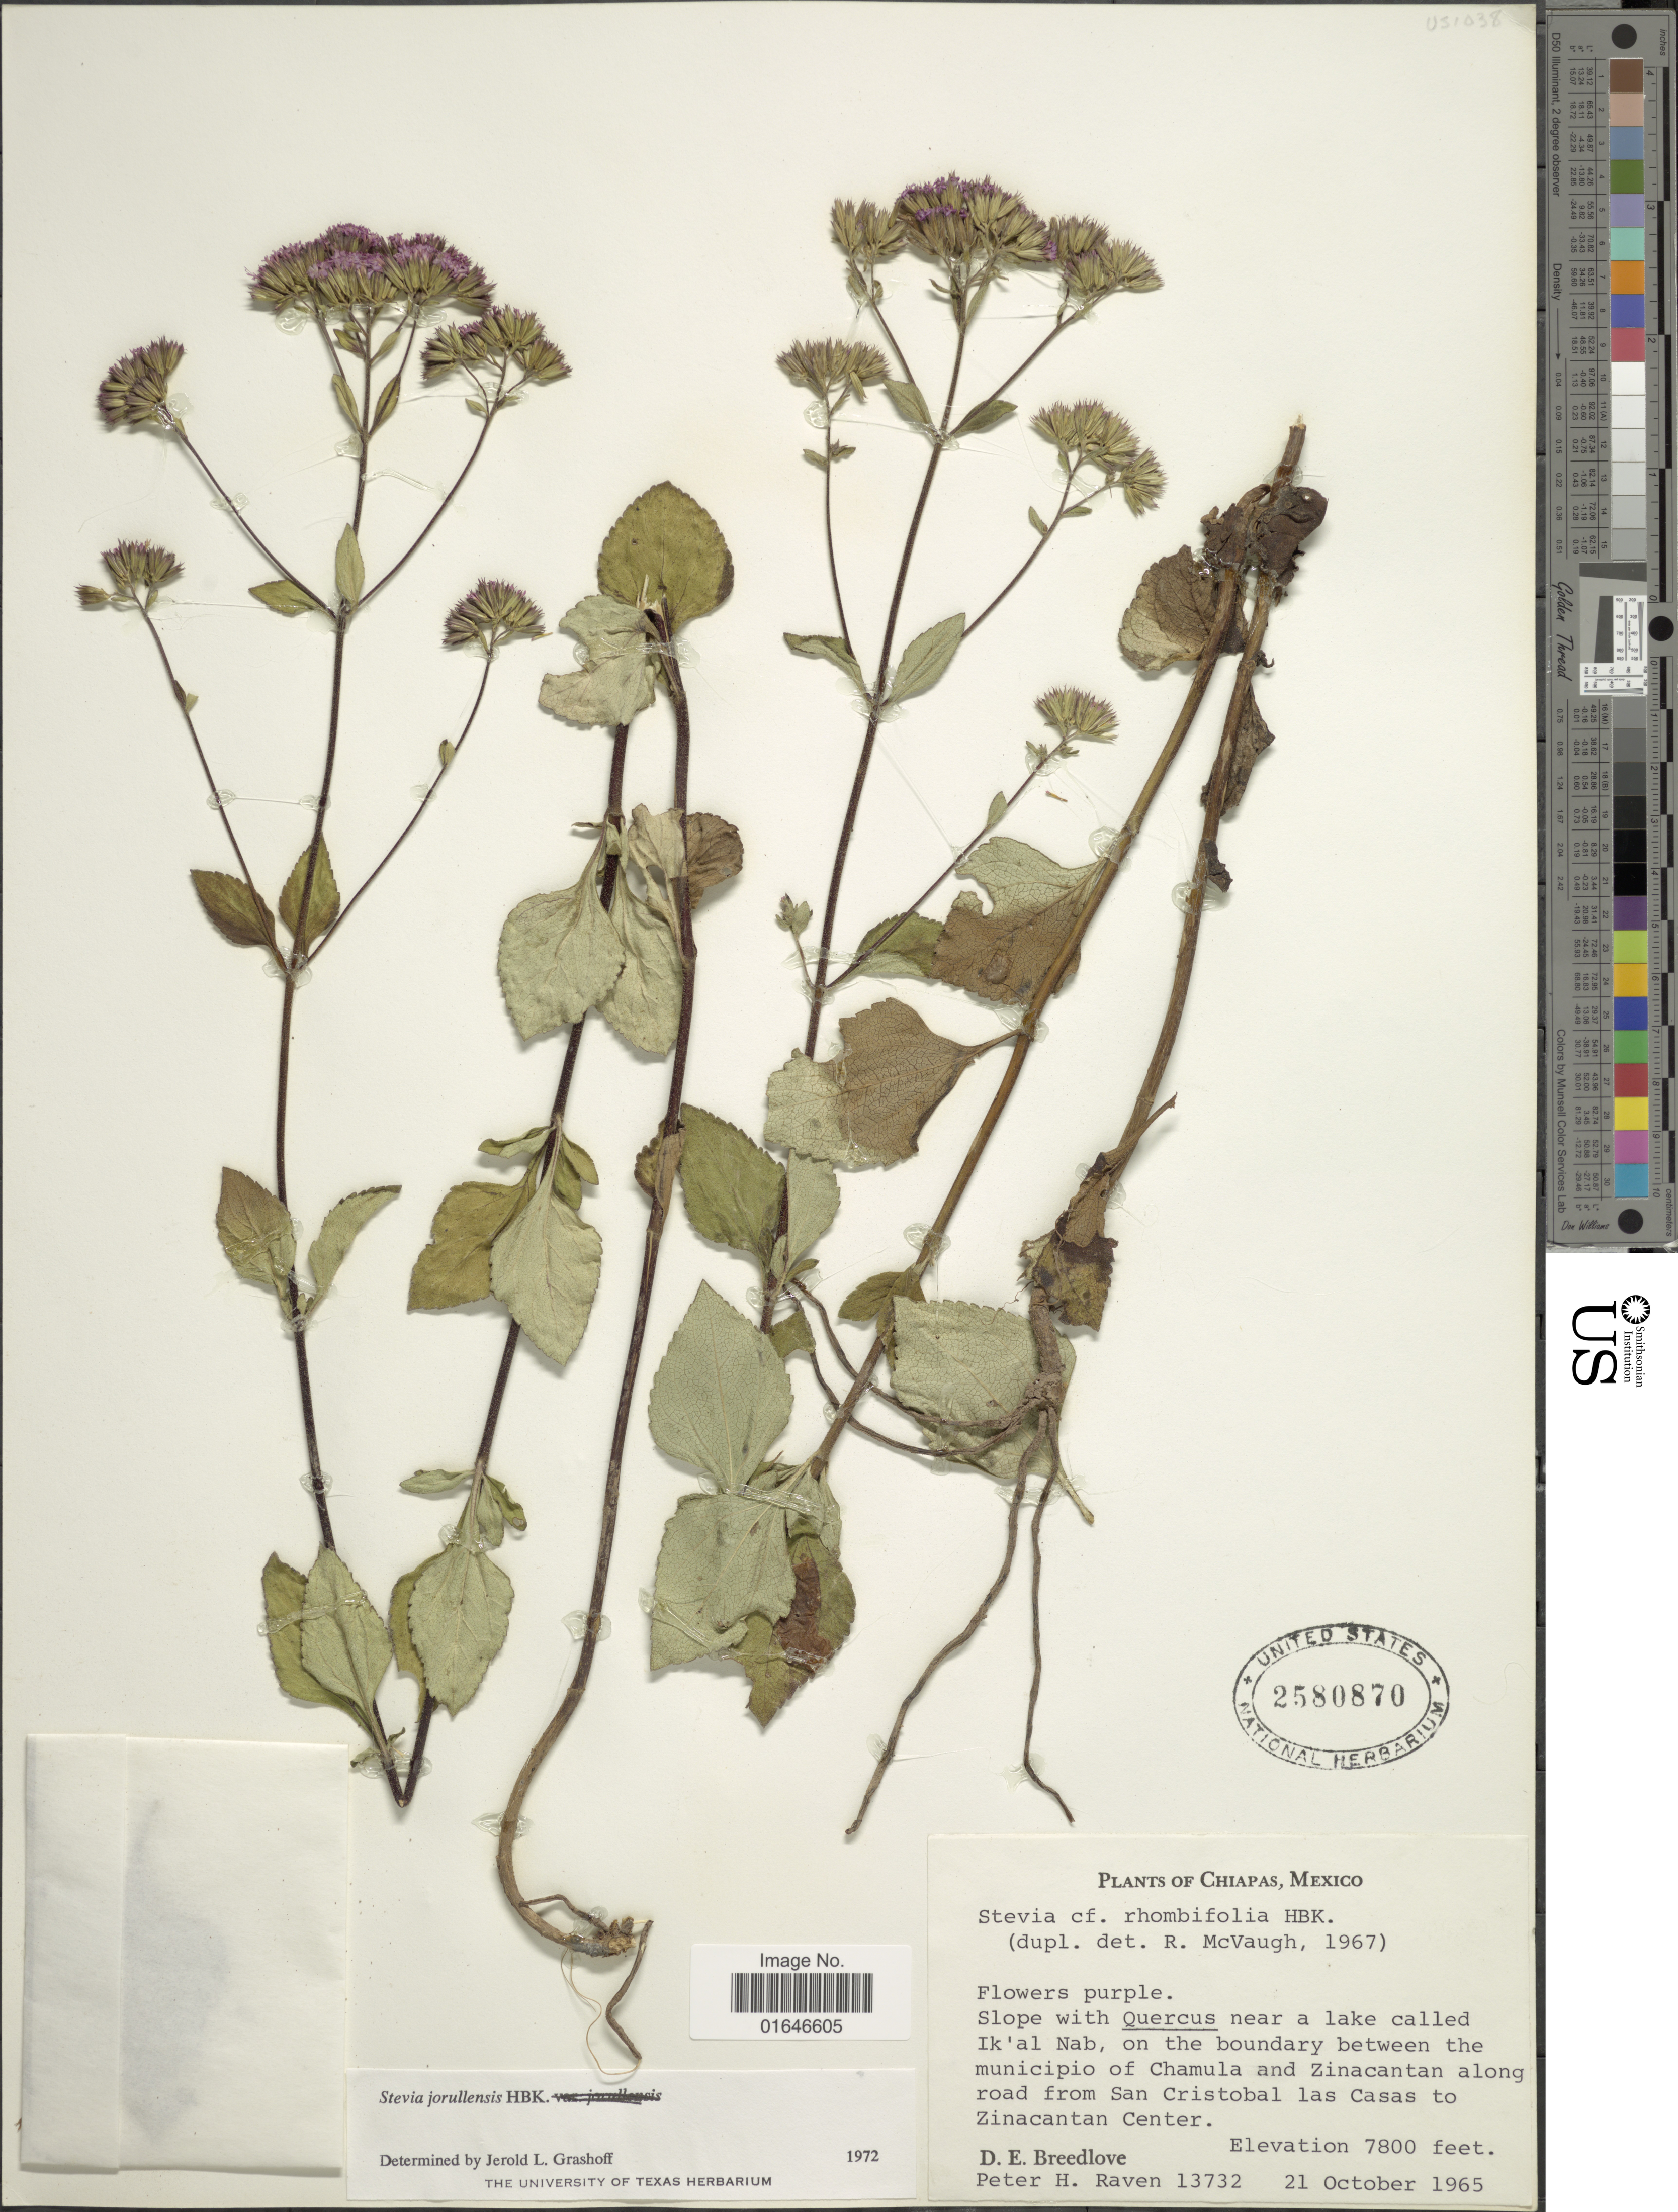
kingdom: Plantae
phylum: Tracheophyta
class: Magnoliopsida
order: Asterales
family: Asteraceae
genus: Stevia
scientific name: Stevia jorullensis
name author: Kunth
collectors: D. E. Breedlove & P. Raven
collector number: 13732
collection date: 1965-10-21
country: Mexico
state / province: Chiapas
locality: Slope with Quercus near a lake calles Ik'al Nab, on the boundary between the municipio of Chamula and Zinacantan along road from San Cristobal las Casas to Zinacantan Center.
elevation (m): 2377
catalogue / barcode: US 2580870